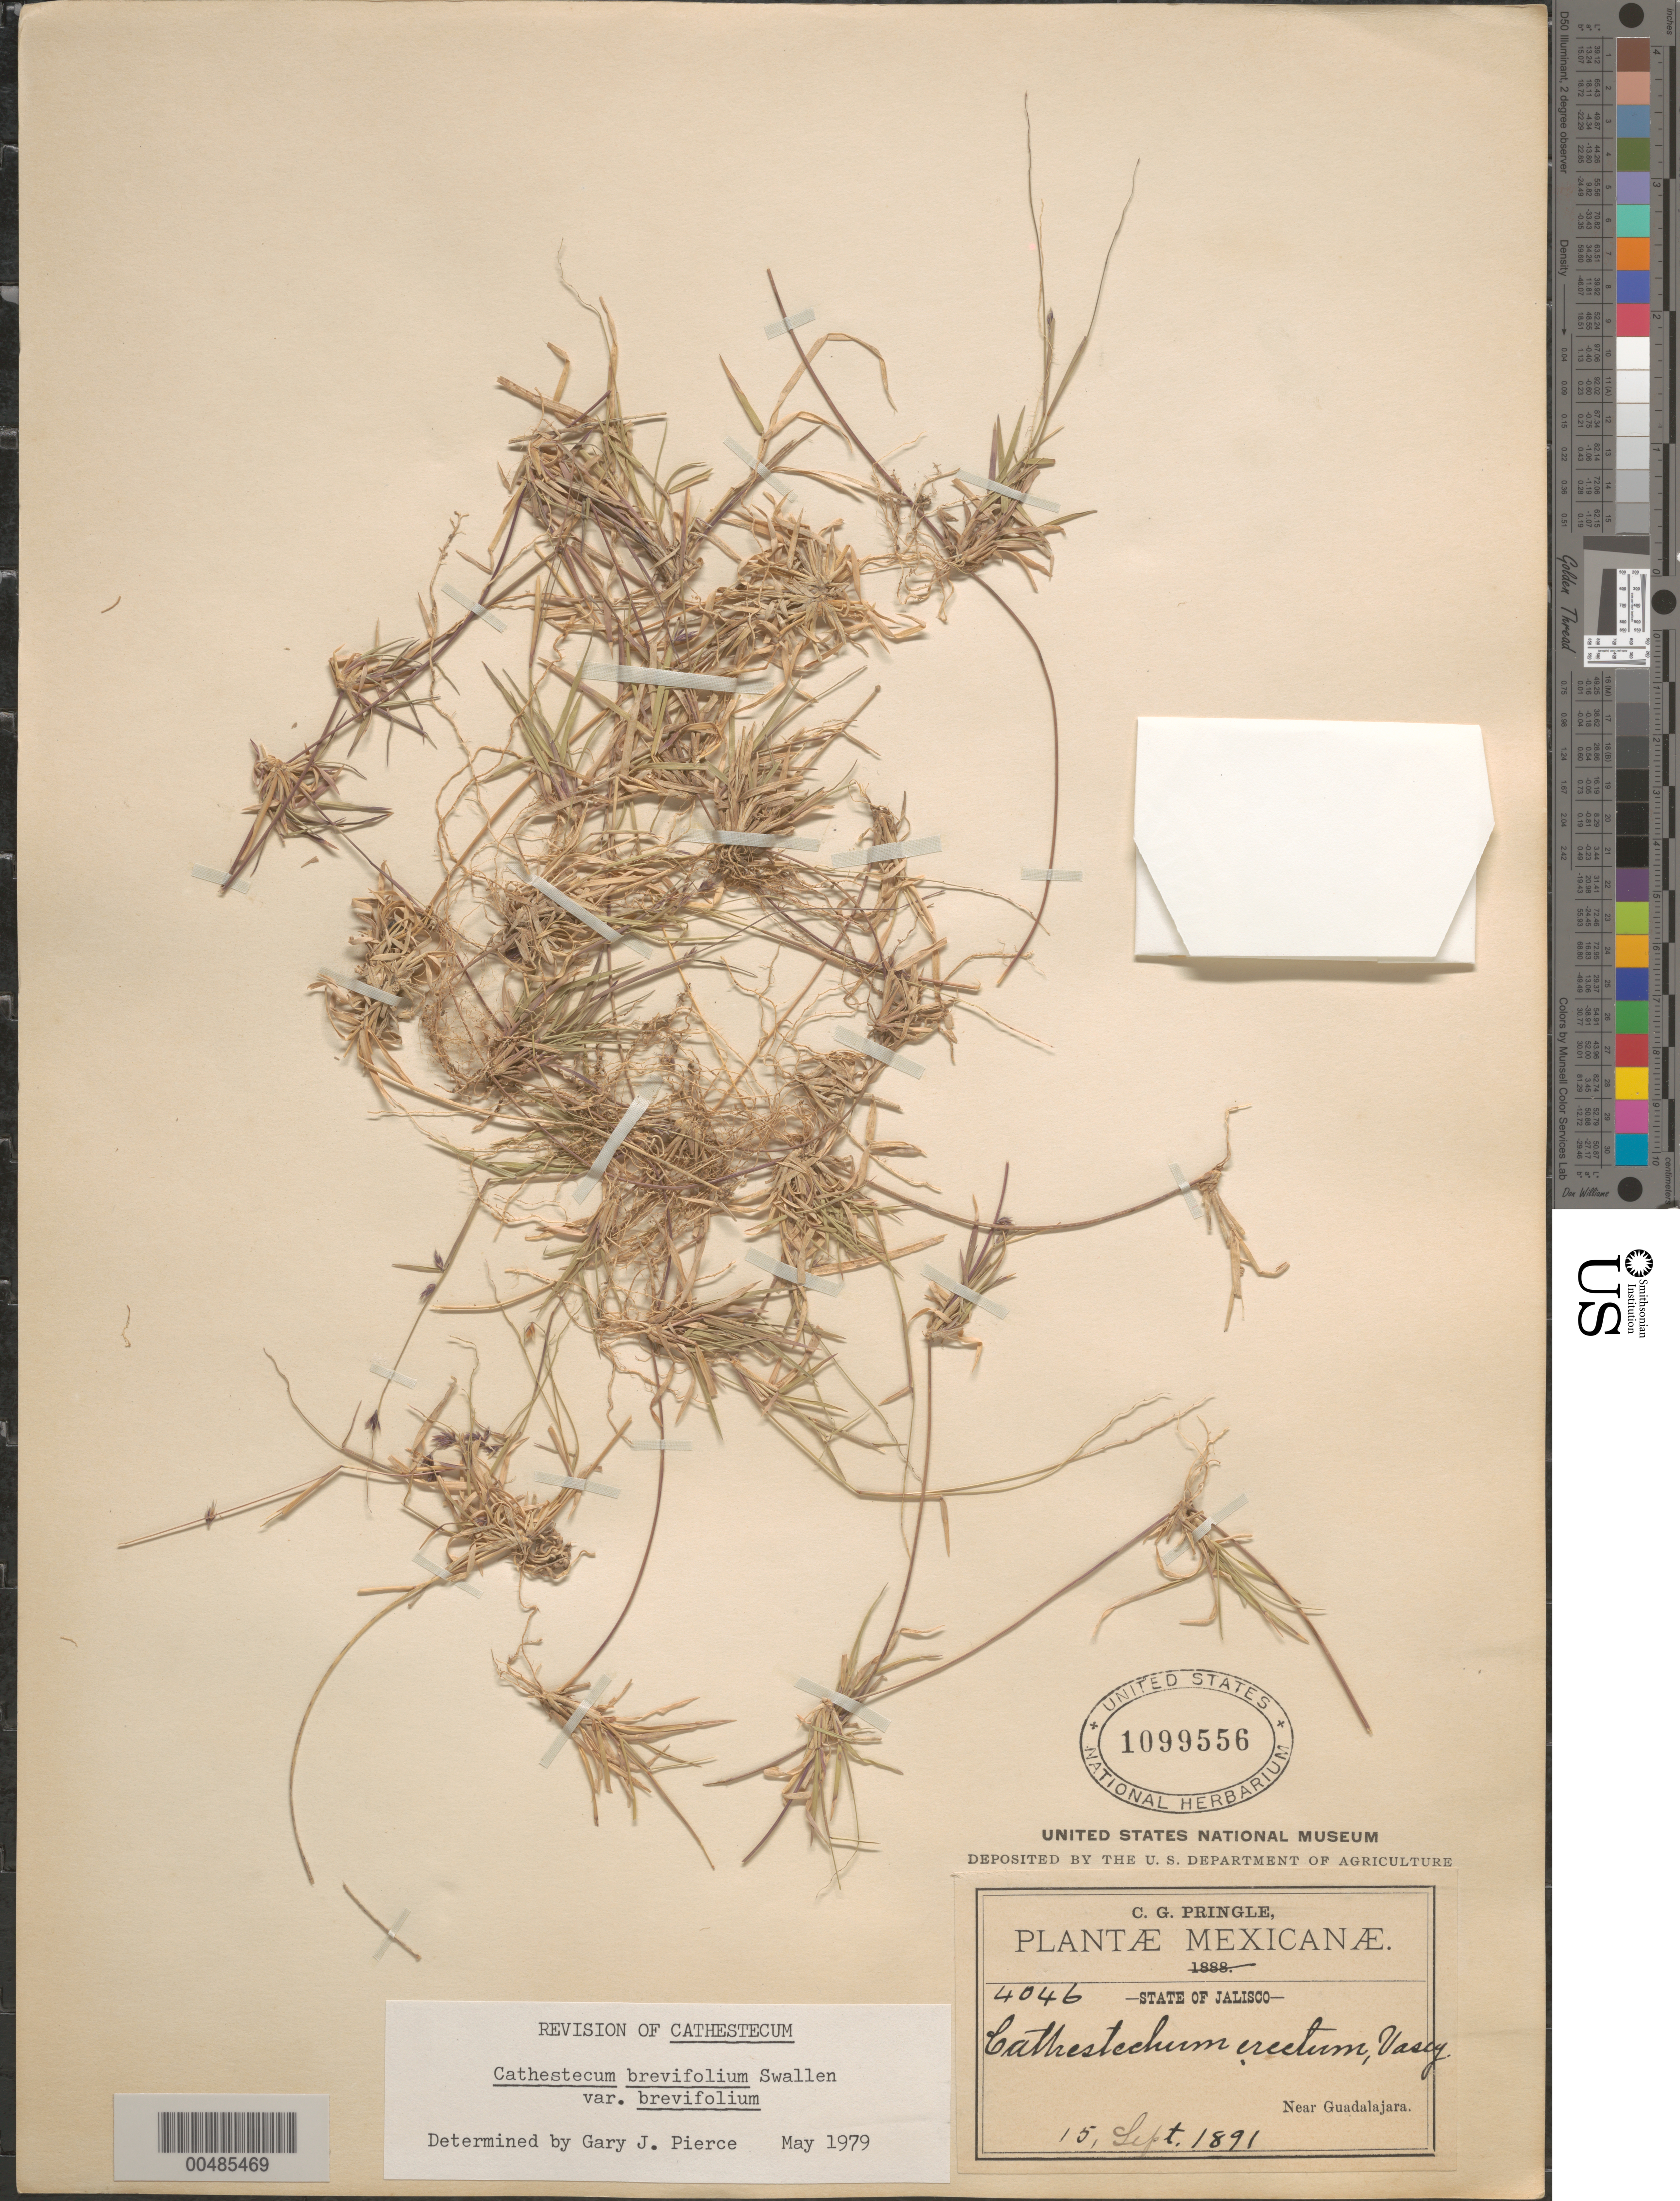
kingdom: Plantae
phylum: Tracheophyta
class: Liliopsida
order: Poales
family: Poaceae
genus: Cathestecum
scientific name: Cathestecum brevifolium var. brevifolium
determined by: Pierce, G. J.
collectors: C. G. Pringle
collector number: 4046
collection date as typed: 15 Sep 1891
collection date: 1891-09-15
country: Mexico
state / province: Jalisco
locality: Near Guadalajara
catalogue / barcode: US 1099556